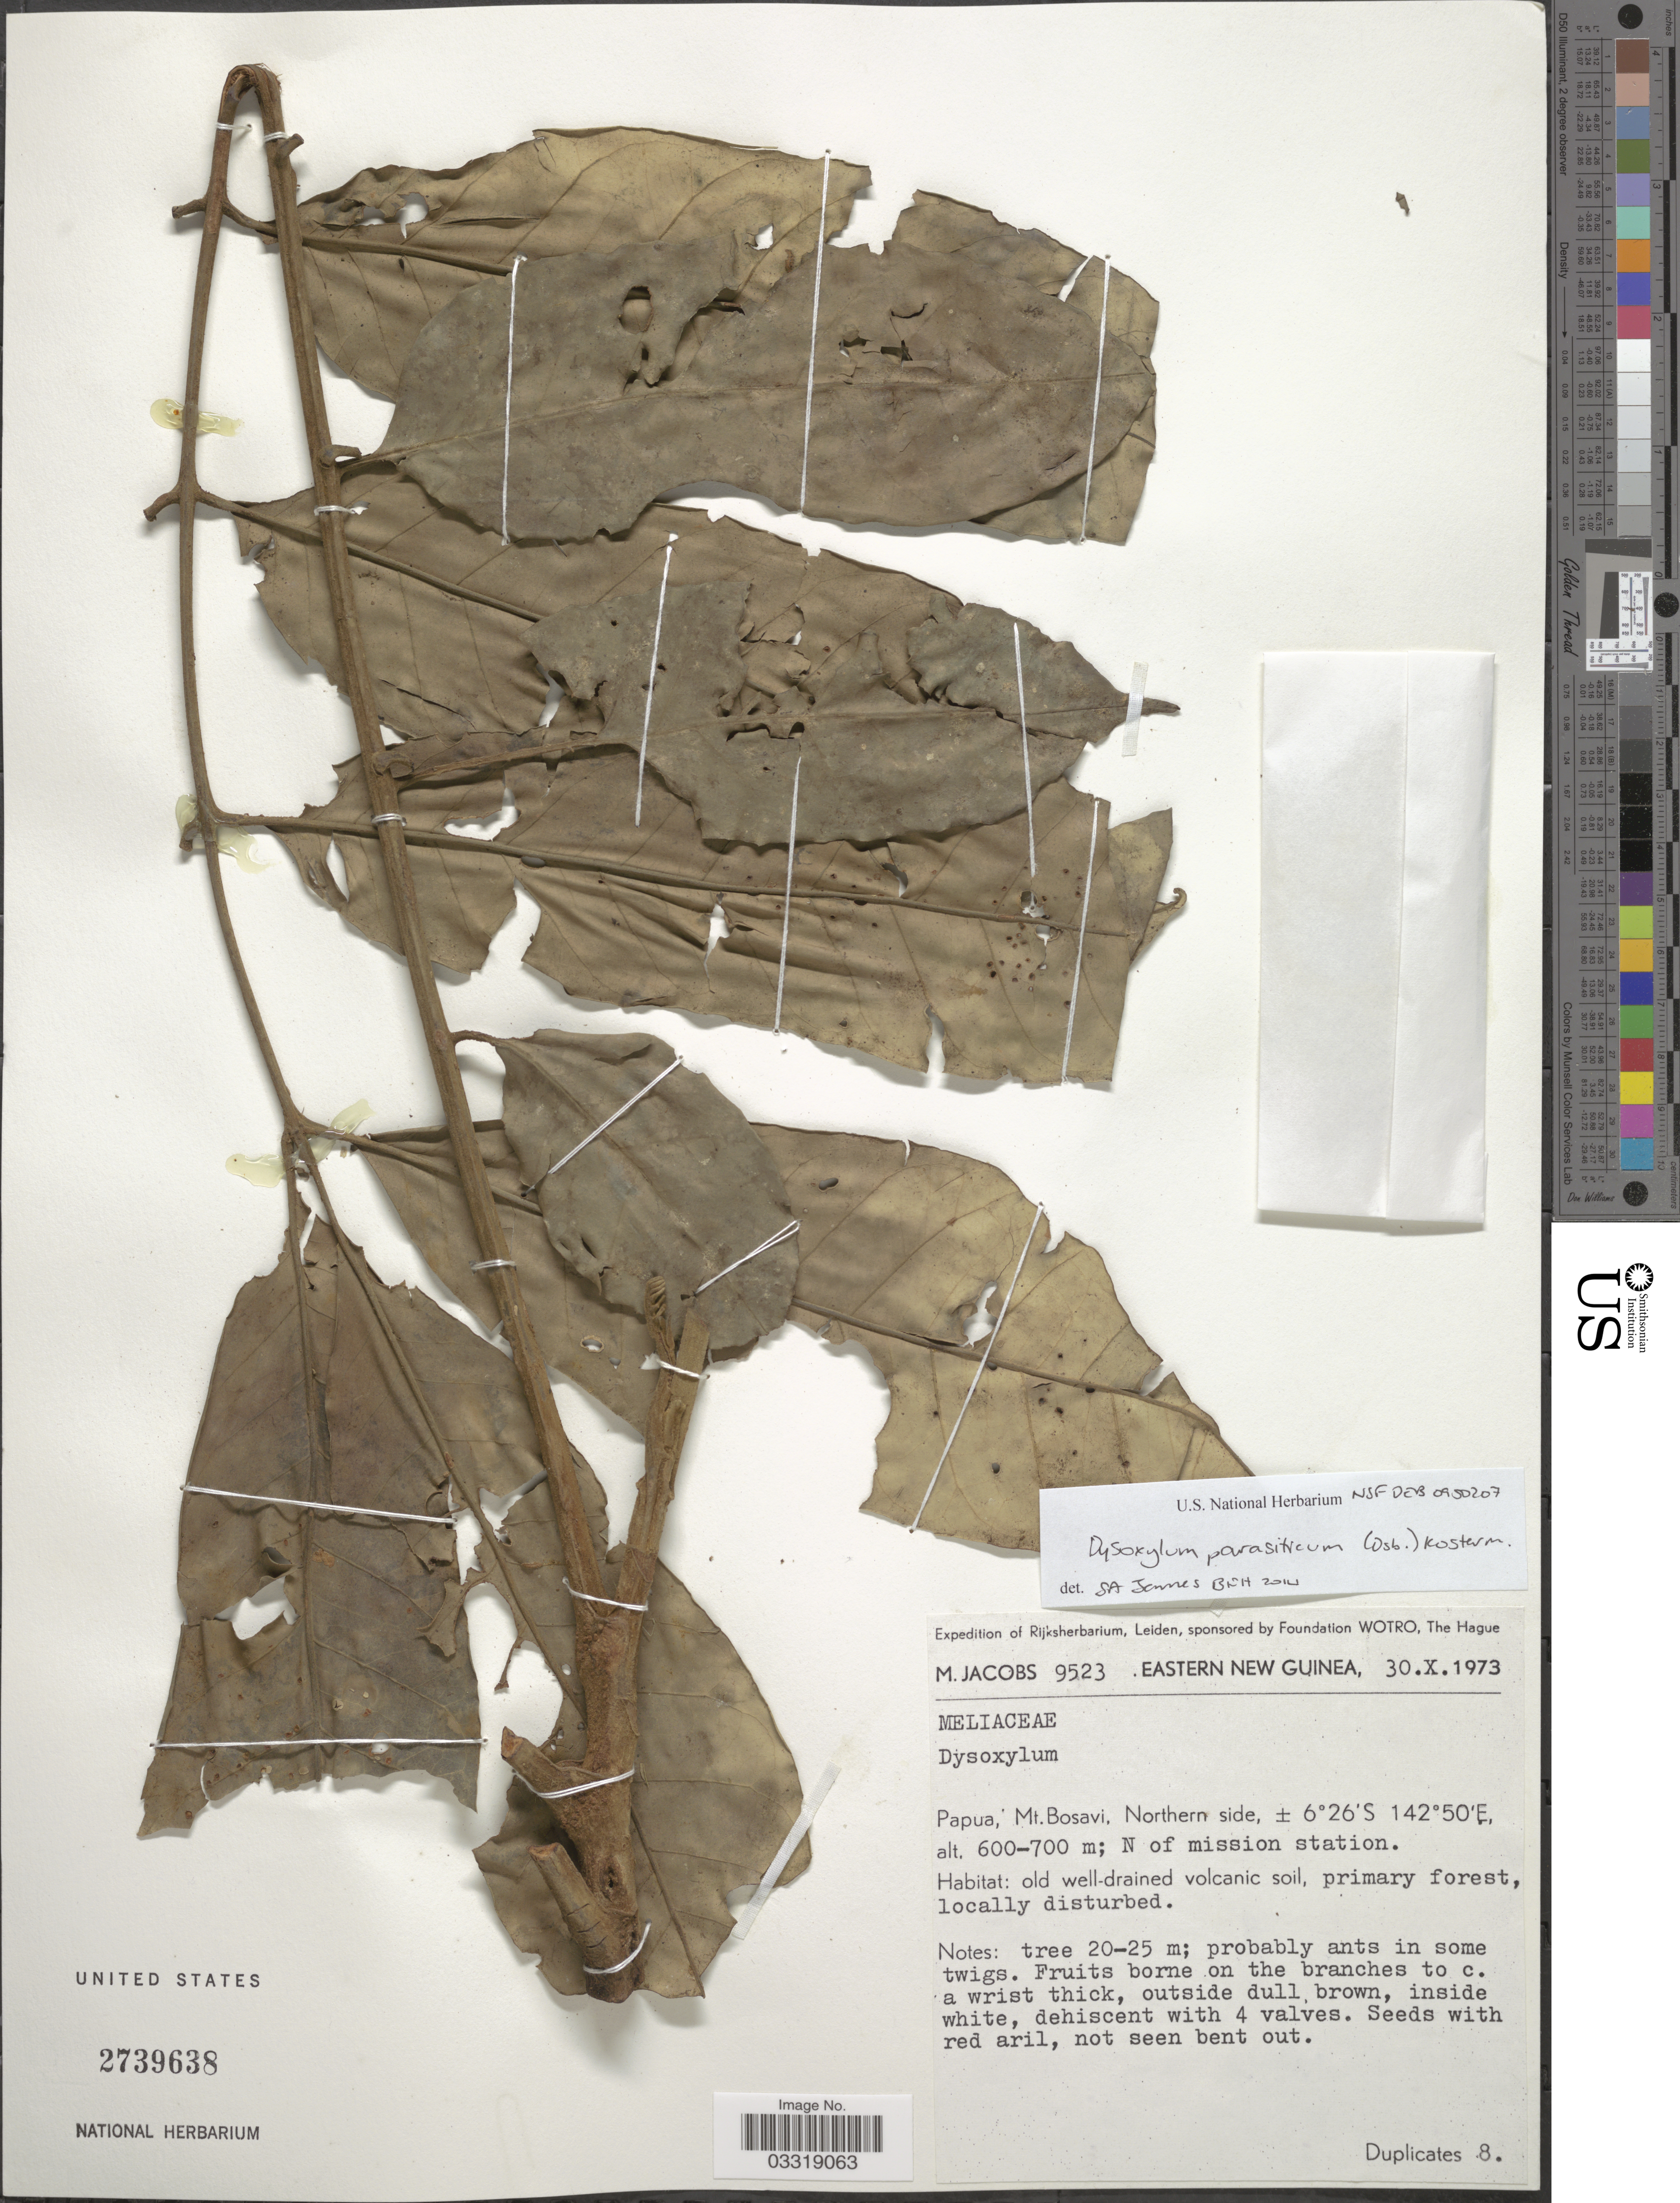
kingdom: Plantae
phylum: Tracheophyta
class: Magnoliopsida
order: Sapindales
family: Meliaceae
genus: Epicharis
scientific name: Epicharis parasitica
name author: (Osbeck) Mabb.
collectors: M. Jacobs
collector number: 9523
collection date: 1973-10-30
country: Papua New Guinea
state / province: Northern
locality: Eastern New Guinea. Papua, Mt. Bosavi, Northern side.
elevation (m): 600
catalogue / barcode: US 2739638